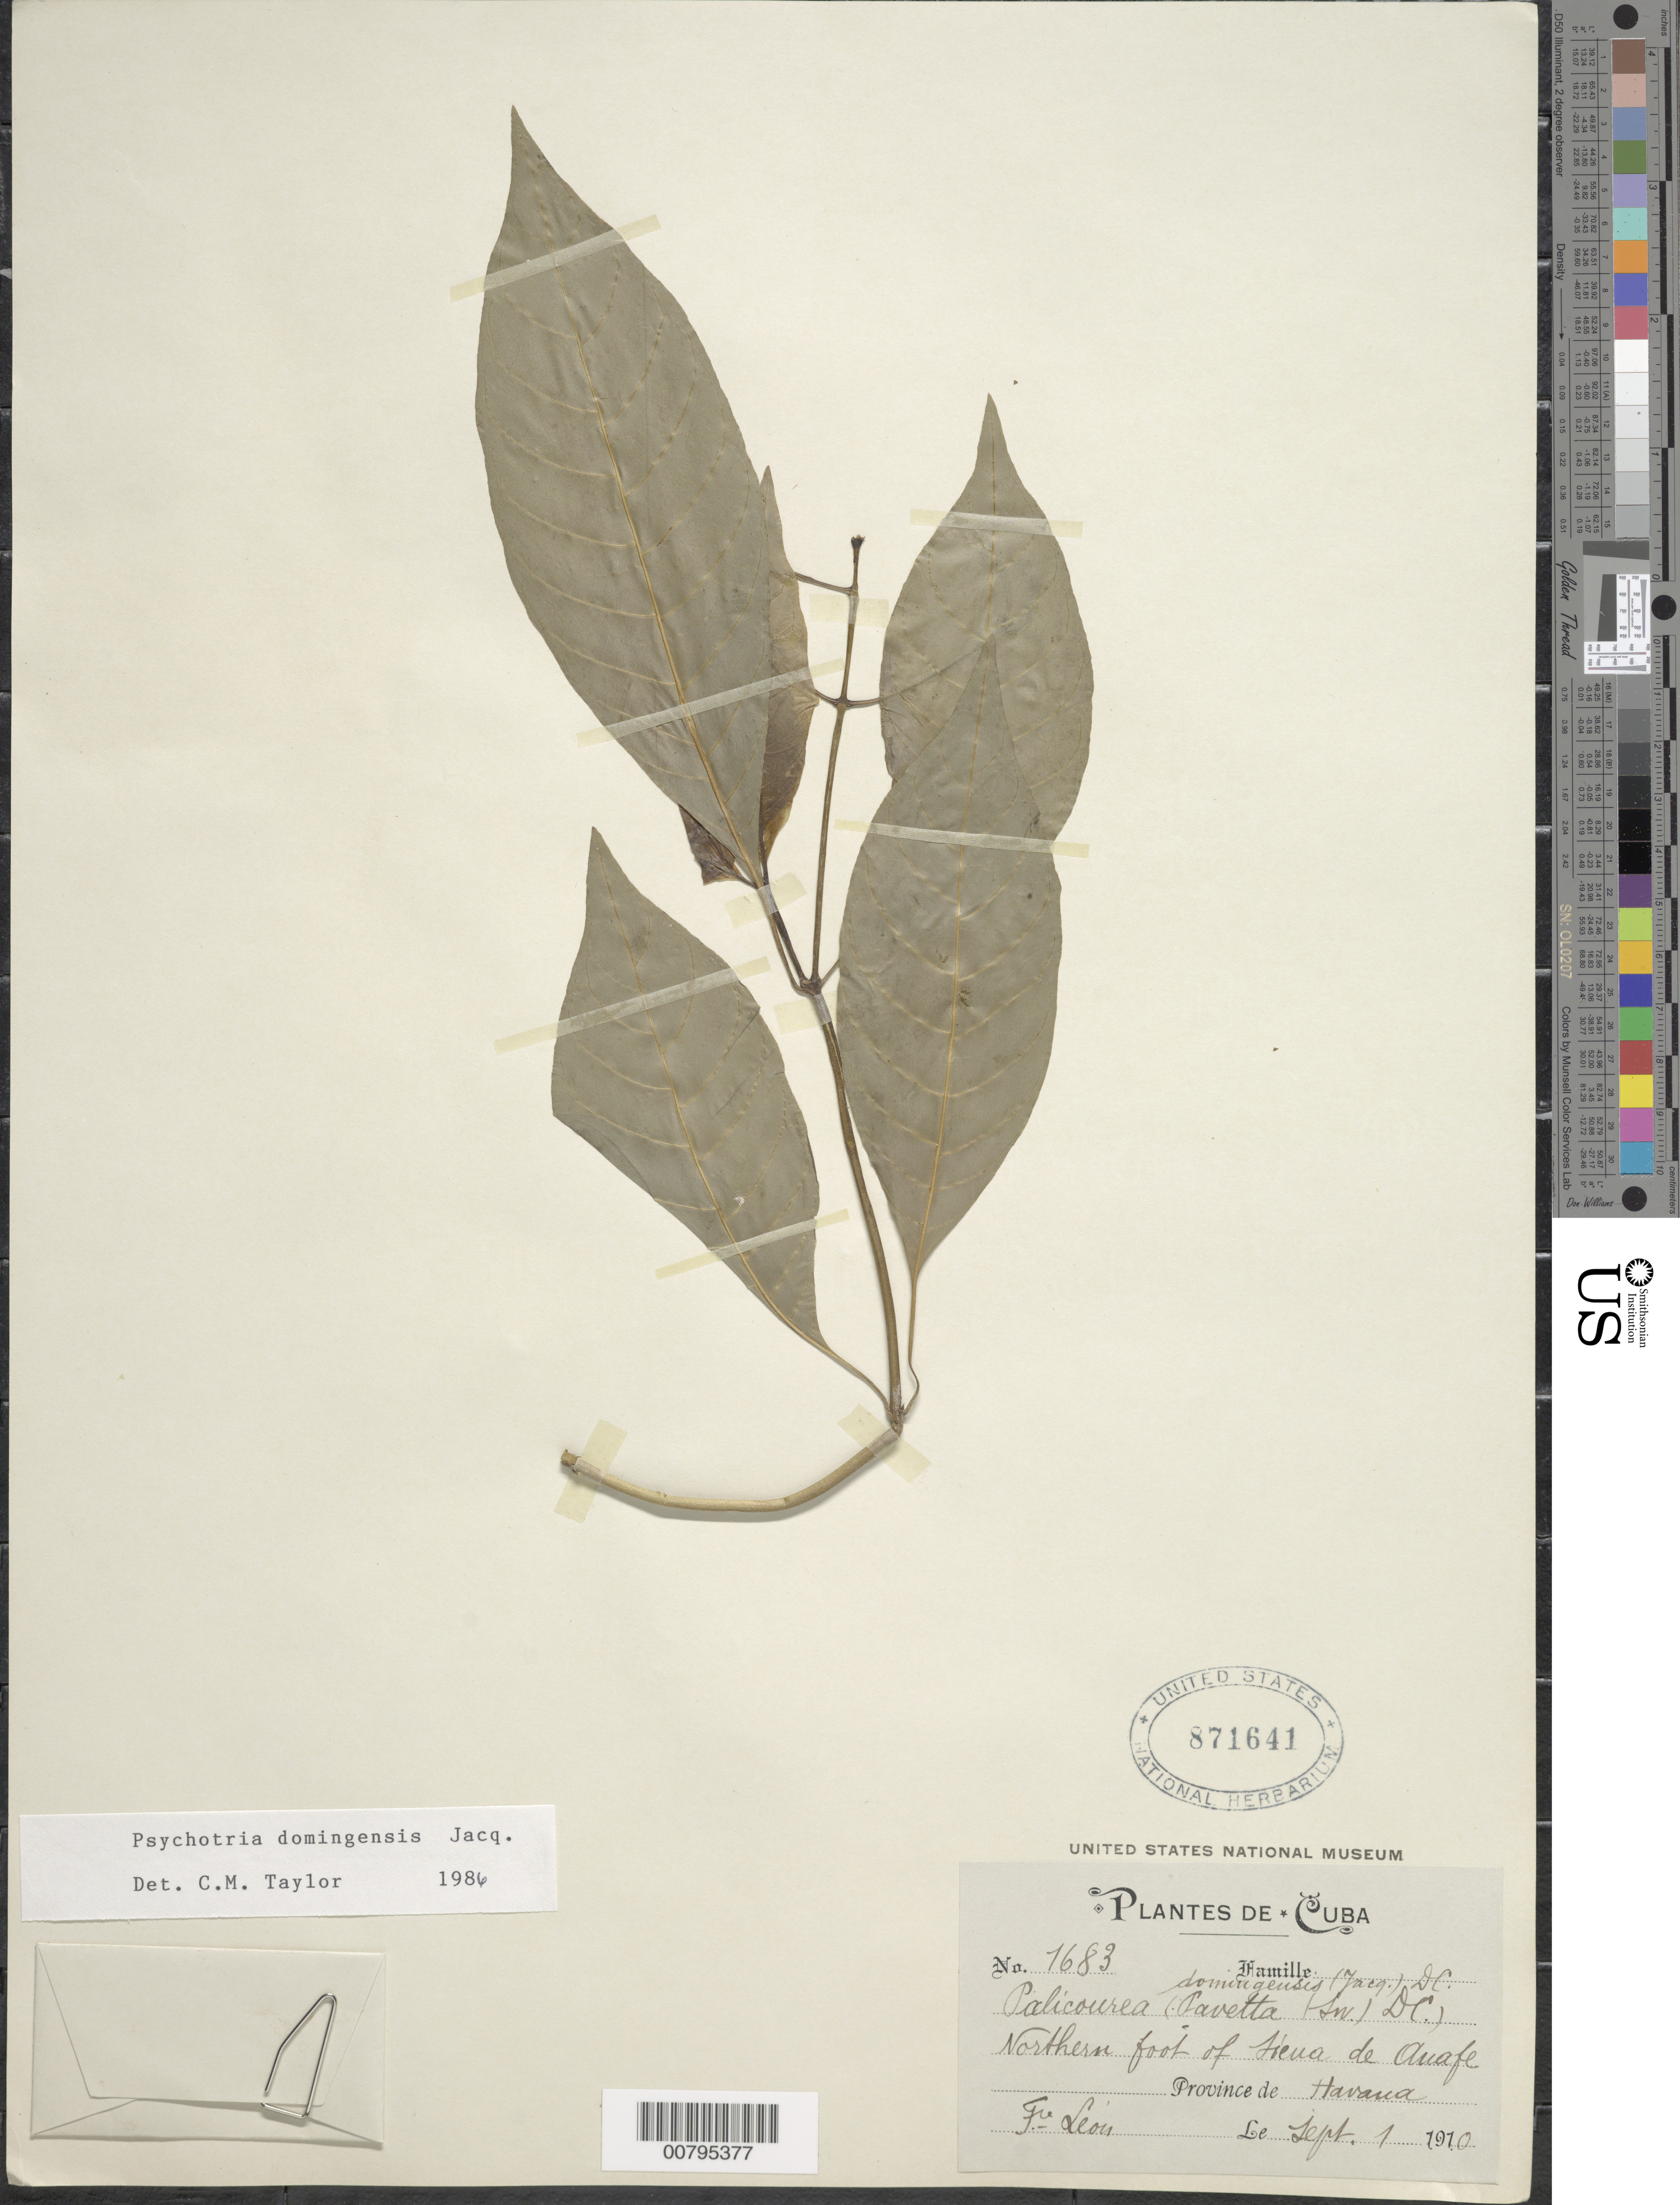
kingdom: Plantae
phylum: Tracheophyta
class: Magnoliopsida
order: Gentianales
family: Rubiaceae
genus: Psychotria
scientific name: Psychotria domingensis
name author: Jacq.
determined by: Taylor, Charlotte M.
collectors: Bro. León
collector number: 1683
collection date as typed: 01 Sep 1910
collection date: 1910-09-01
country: Cuba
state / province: La Habana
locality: Northern foot of Sieua de Auafe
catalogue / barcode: US 871641